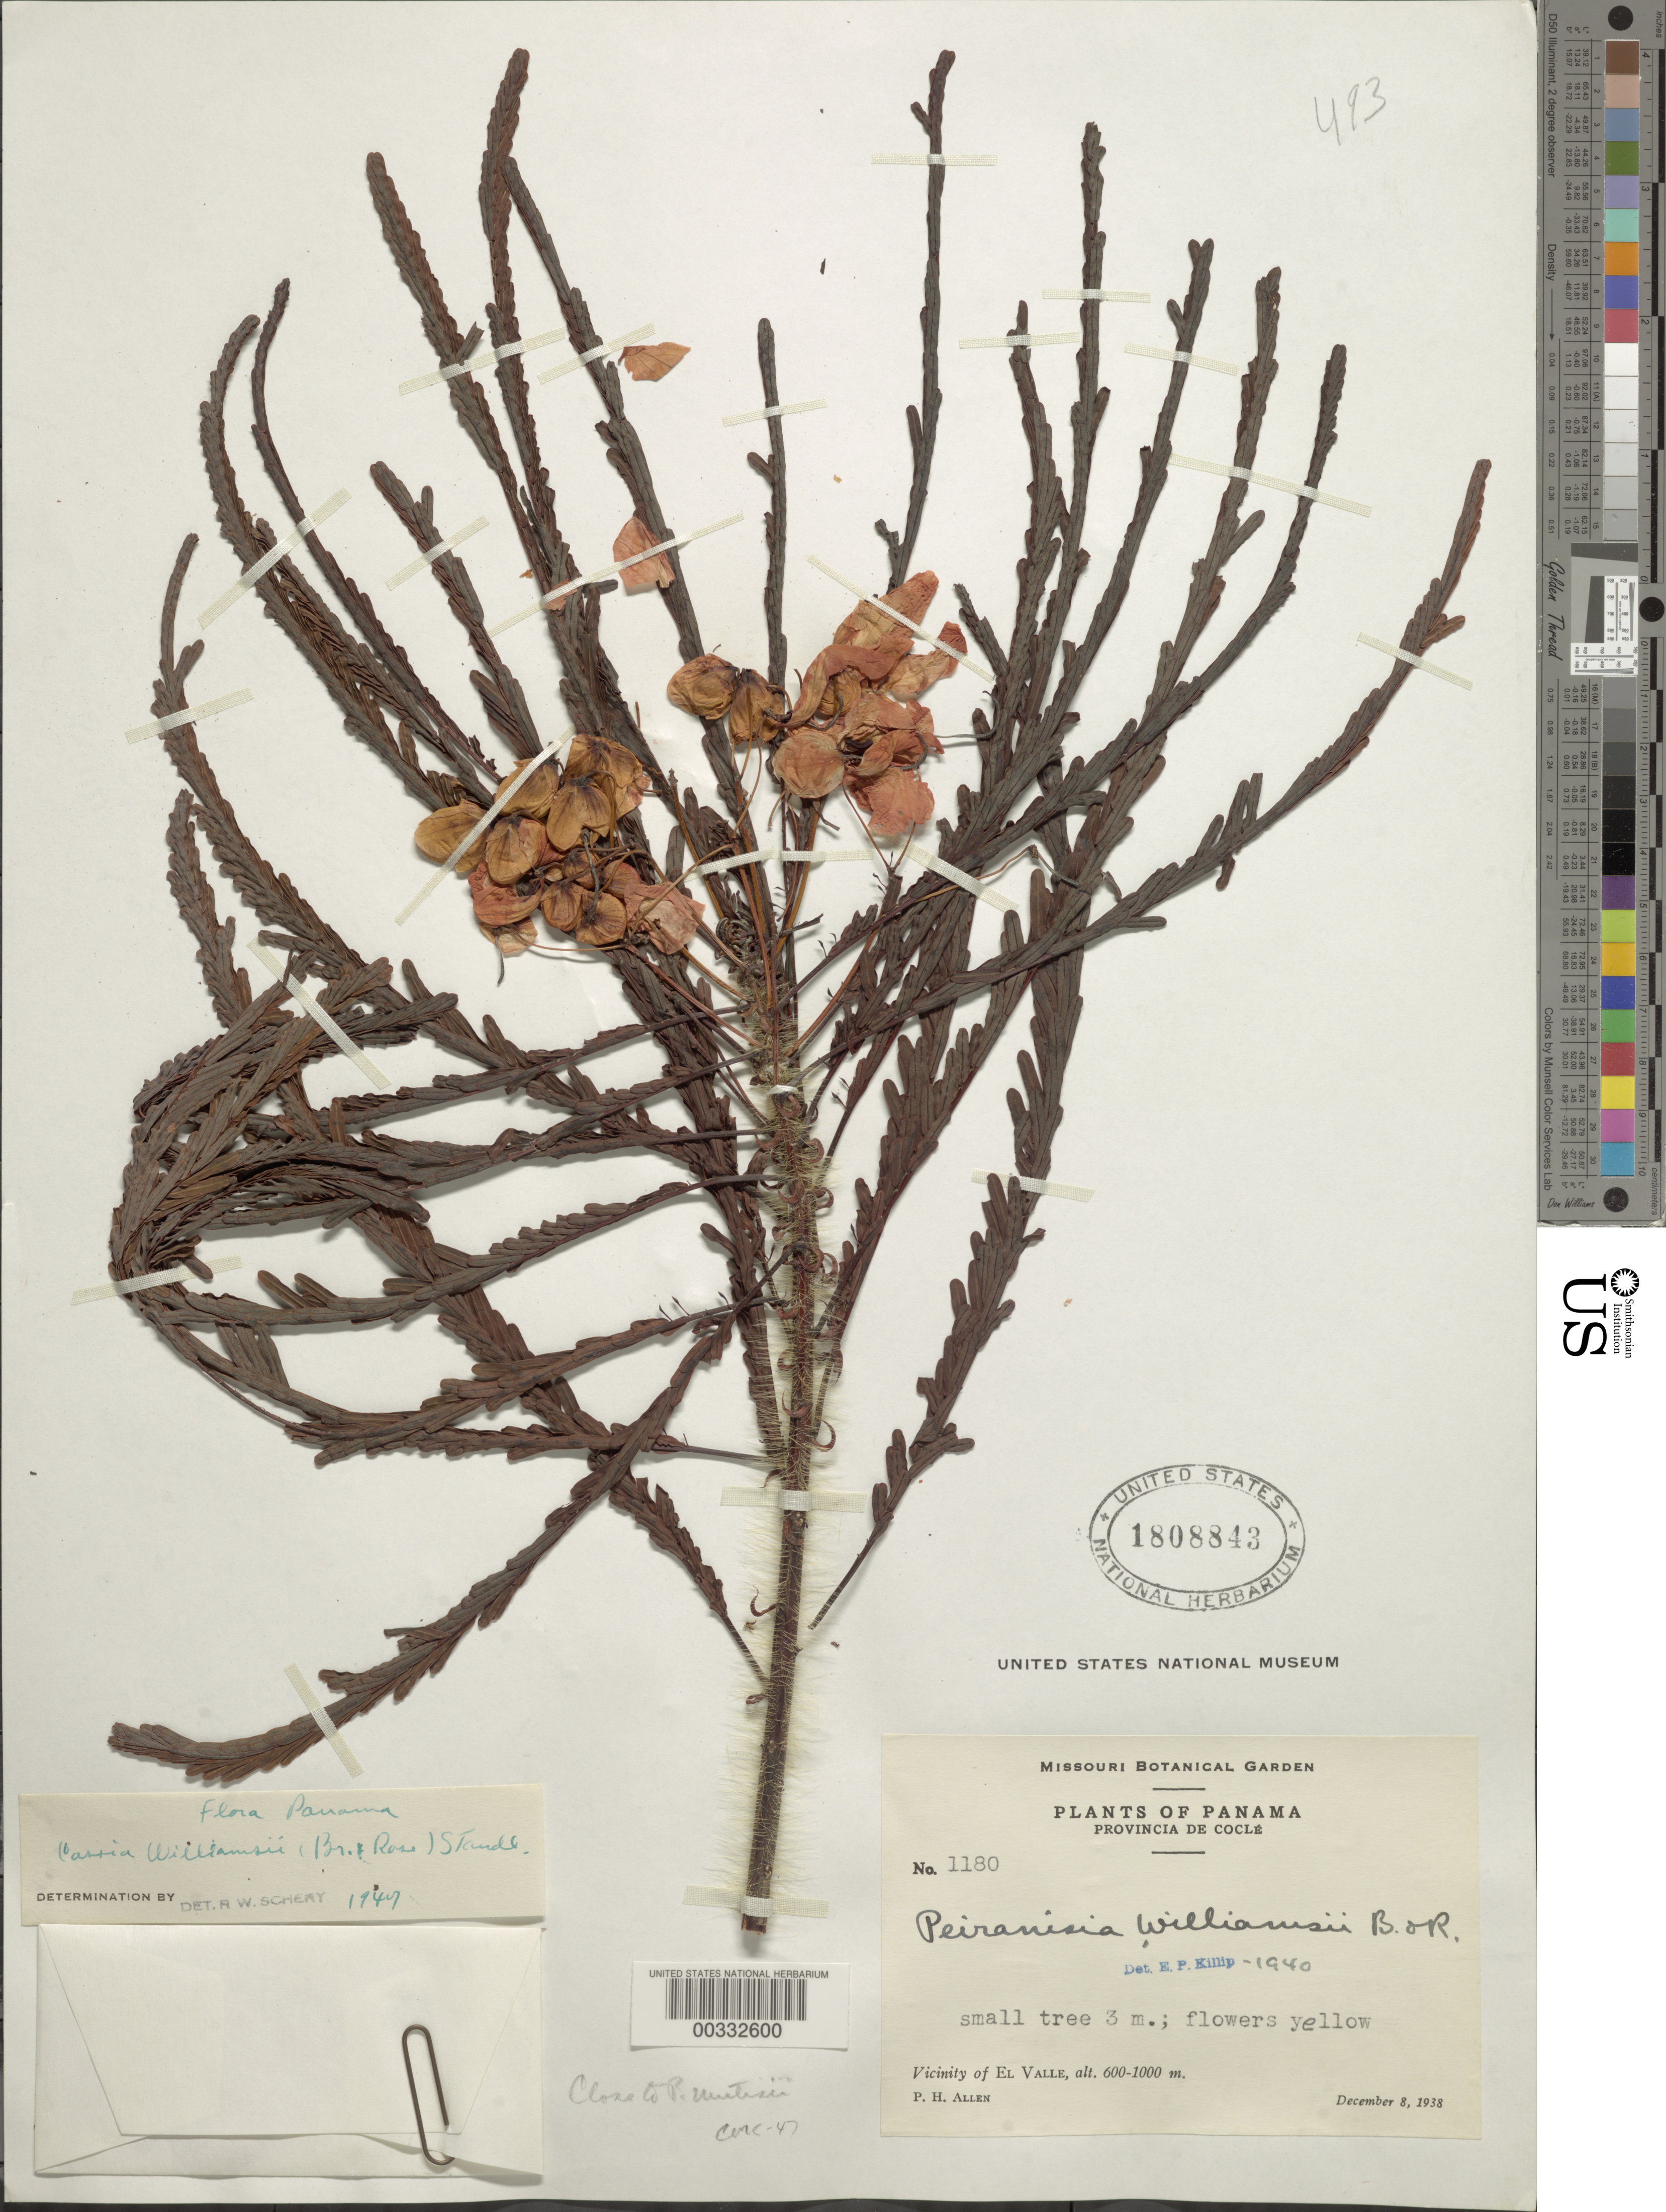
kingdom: Plantae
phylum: Tracheophyta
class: Magnoliopsida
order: Fabales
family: Fabaceae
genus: Senna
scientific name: Senna williamsii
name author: (Britton & Rose) H.S. Irwin & Barneby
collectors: P. H. Allen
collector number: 1180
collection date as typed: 08 Dec 1938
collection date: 1938-12-08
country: Panama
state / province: Coclé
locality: Vicinity of el Valle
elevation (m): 600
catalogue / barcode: US 1808843